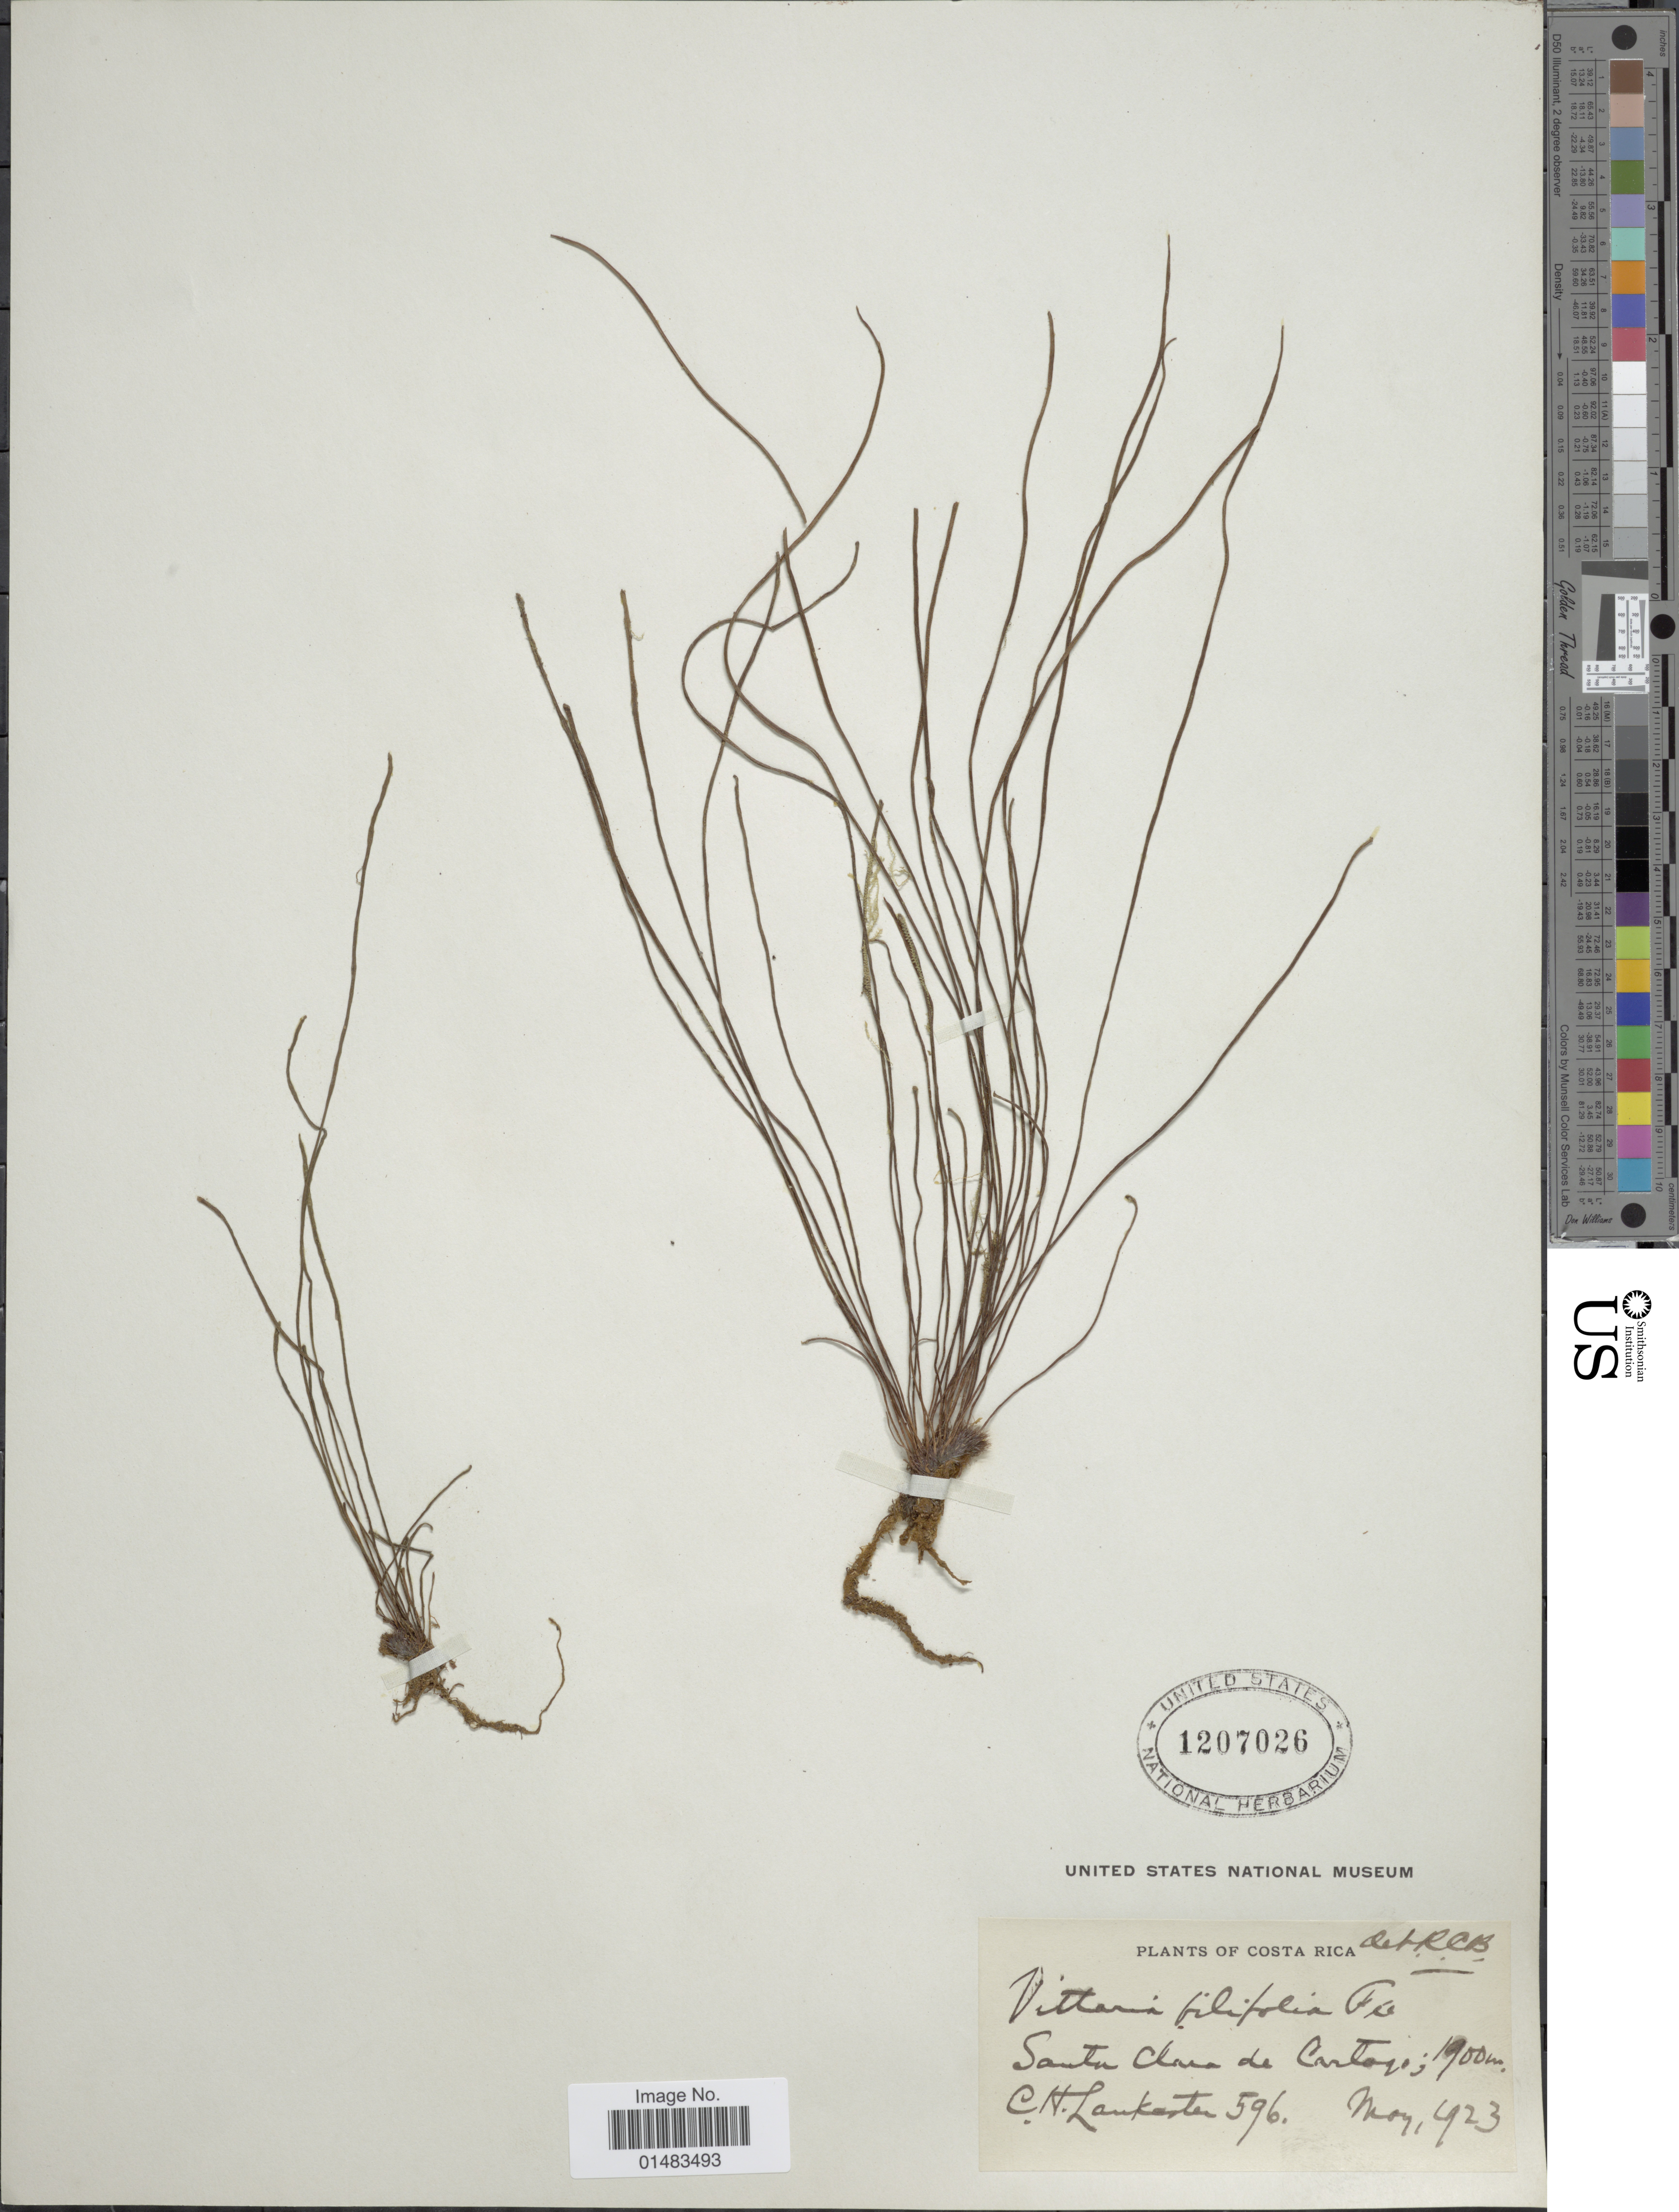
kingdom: Plantae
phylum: Tracheophyta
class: Polypodiopsida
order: Polypodiales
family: Pteridaceae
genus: Vittaria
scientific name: Vittaria graminifolia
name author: Kaulf.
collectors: C. H. Lankester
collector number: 596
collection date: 1923-05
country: Costa Rica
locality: Santa Clara de Cartago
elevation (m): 1900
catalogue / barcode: US 1207026